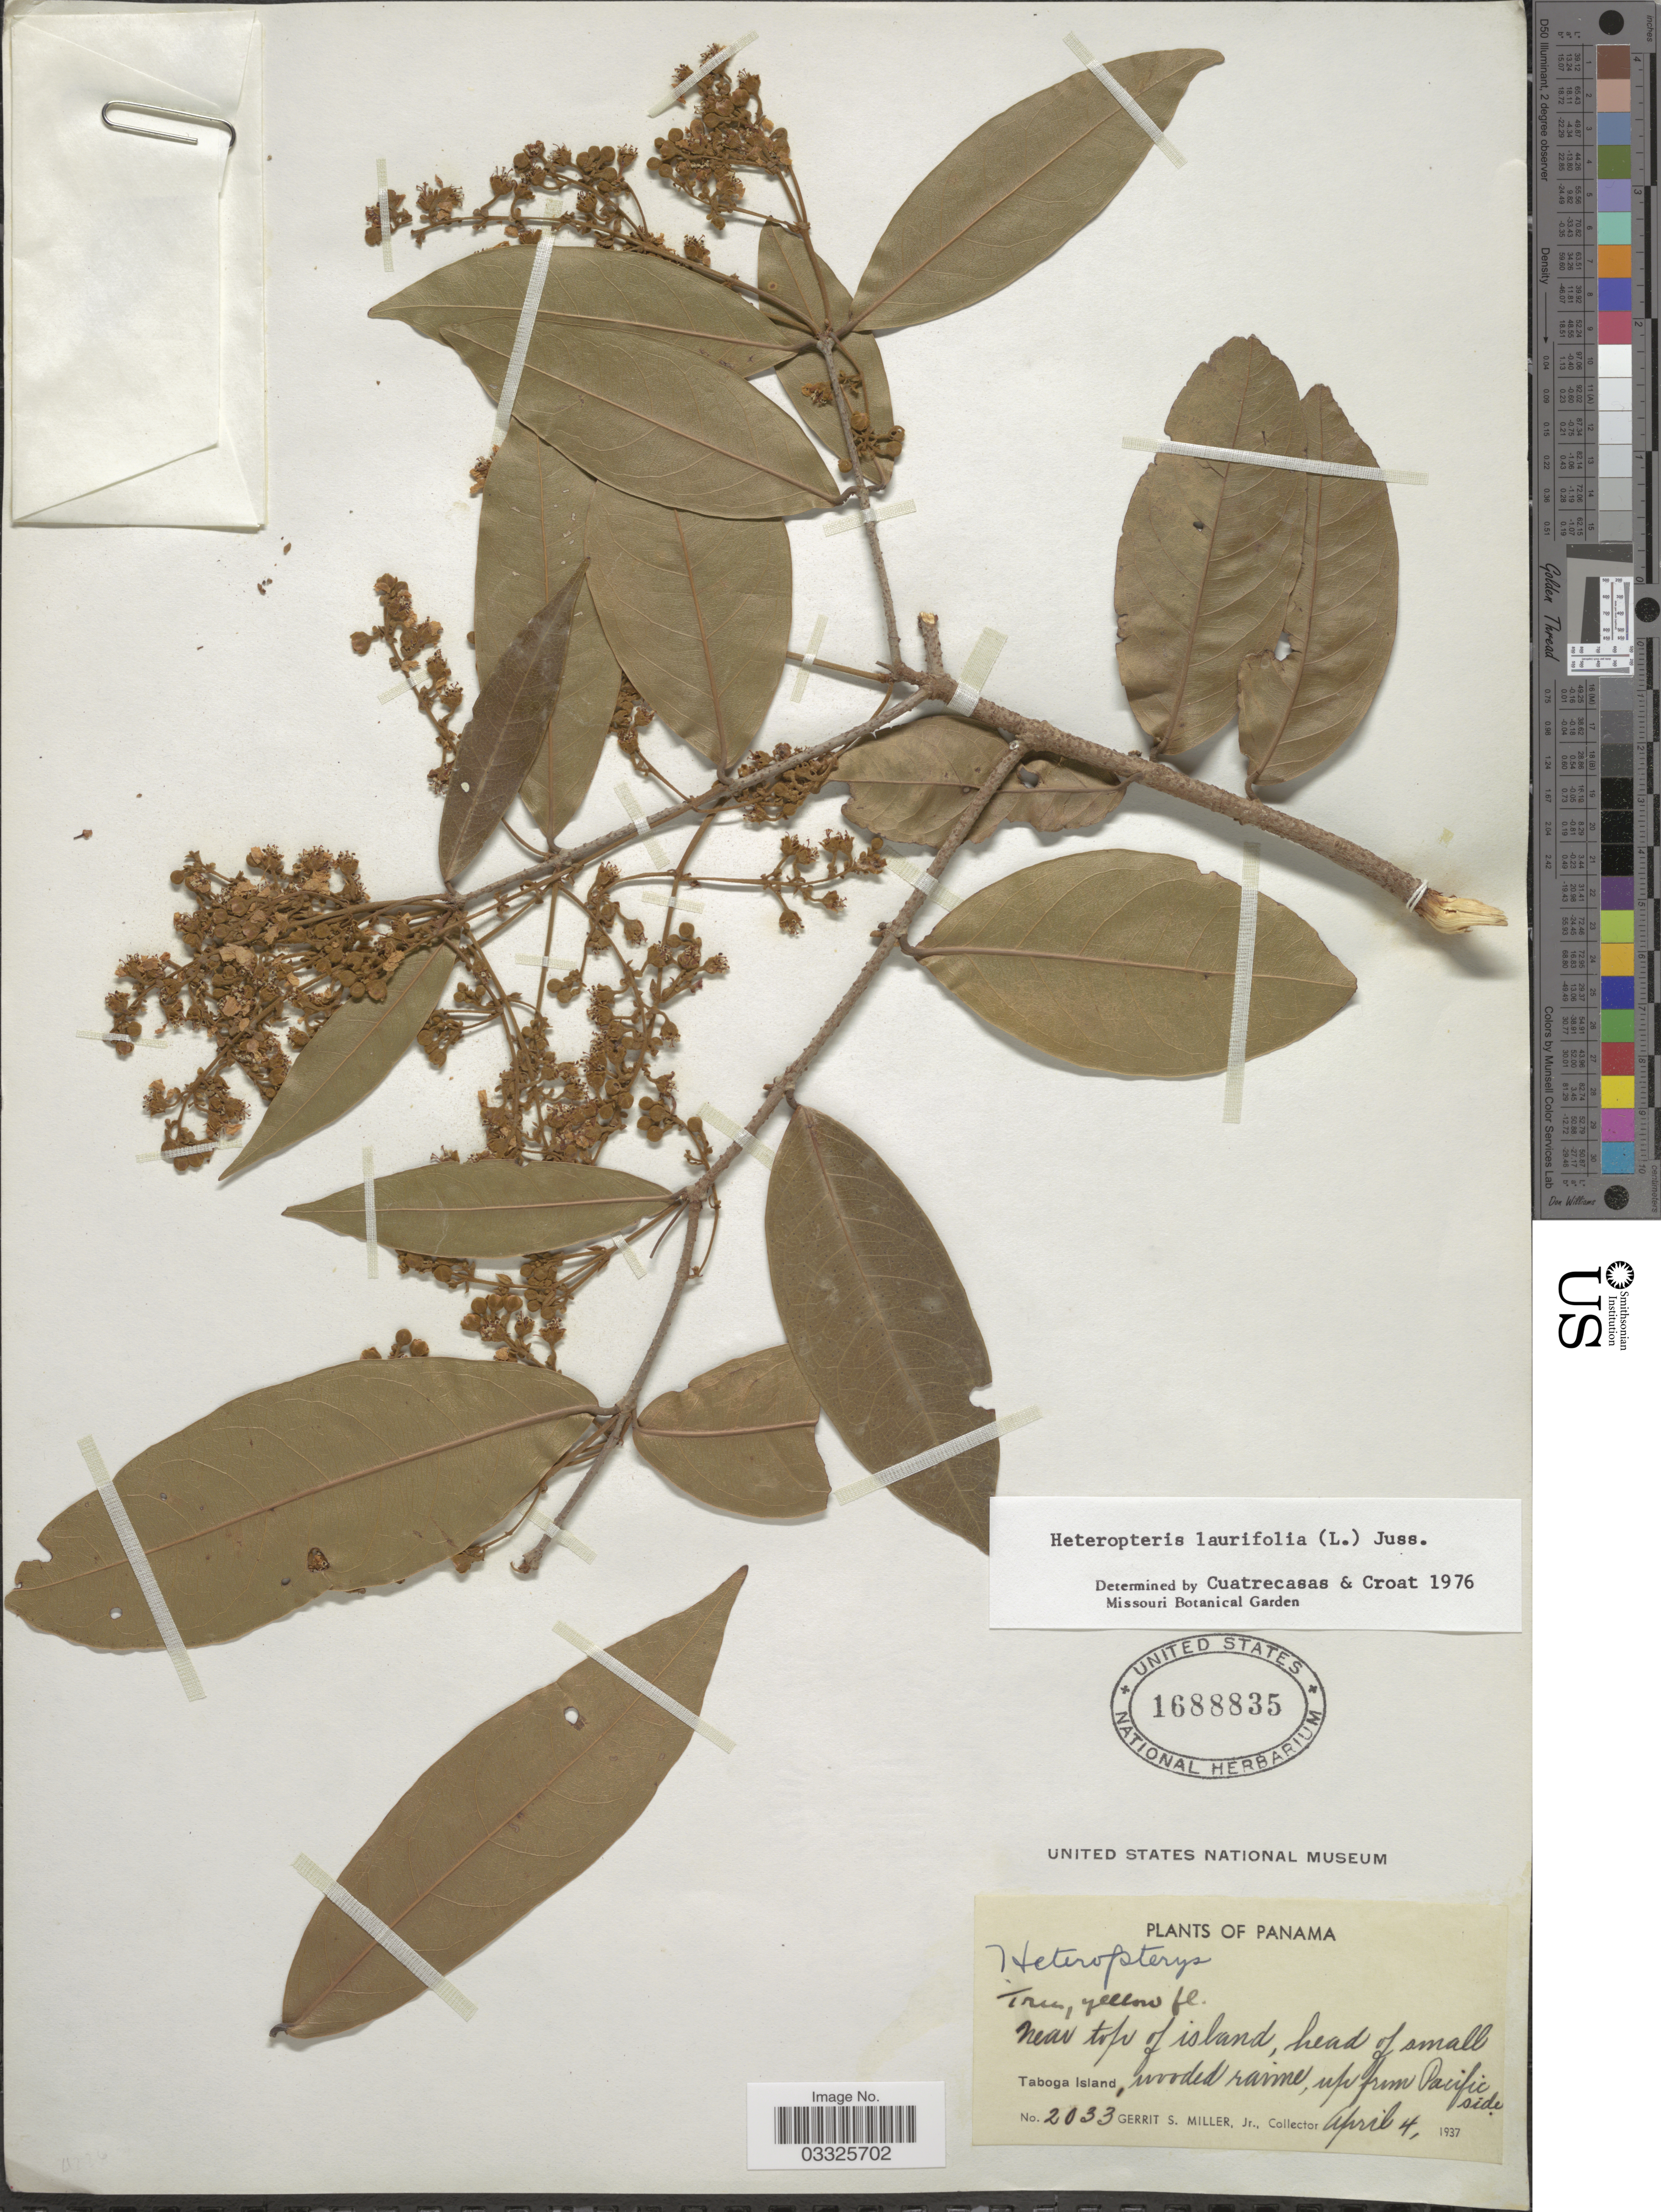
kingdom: Plantae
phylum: Tracheophyta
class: Magnoliopsida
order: Malpighiales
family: Malpighiaceae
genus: Heteropterys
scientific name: Heteropterys laurifolia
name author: (L.) A. Juss.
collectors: G. S. Miller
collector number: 2033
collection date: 1937-04-04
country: Panama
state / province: Panamá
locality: Near top of island, up from Pacific side. Taboga Island.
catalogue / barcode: US 1688835